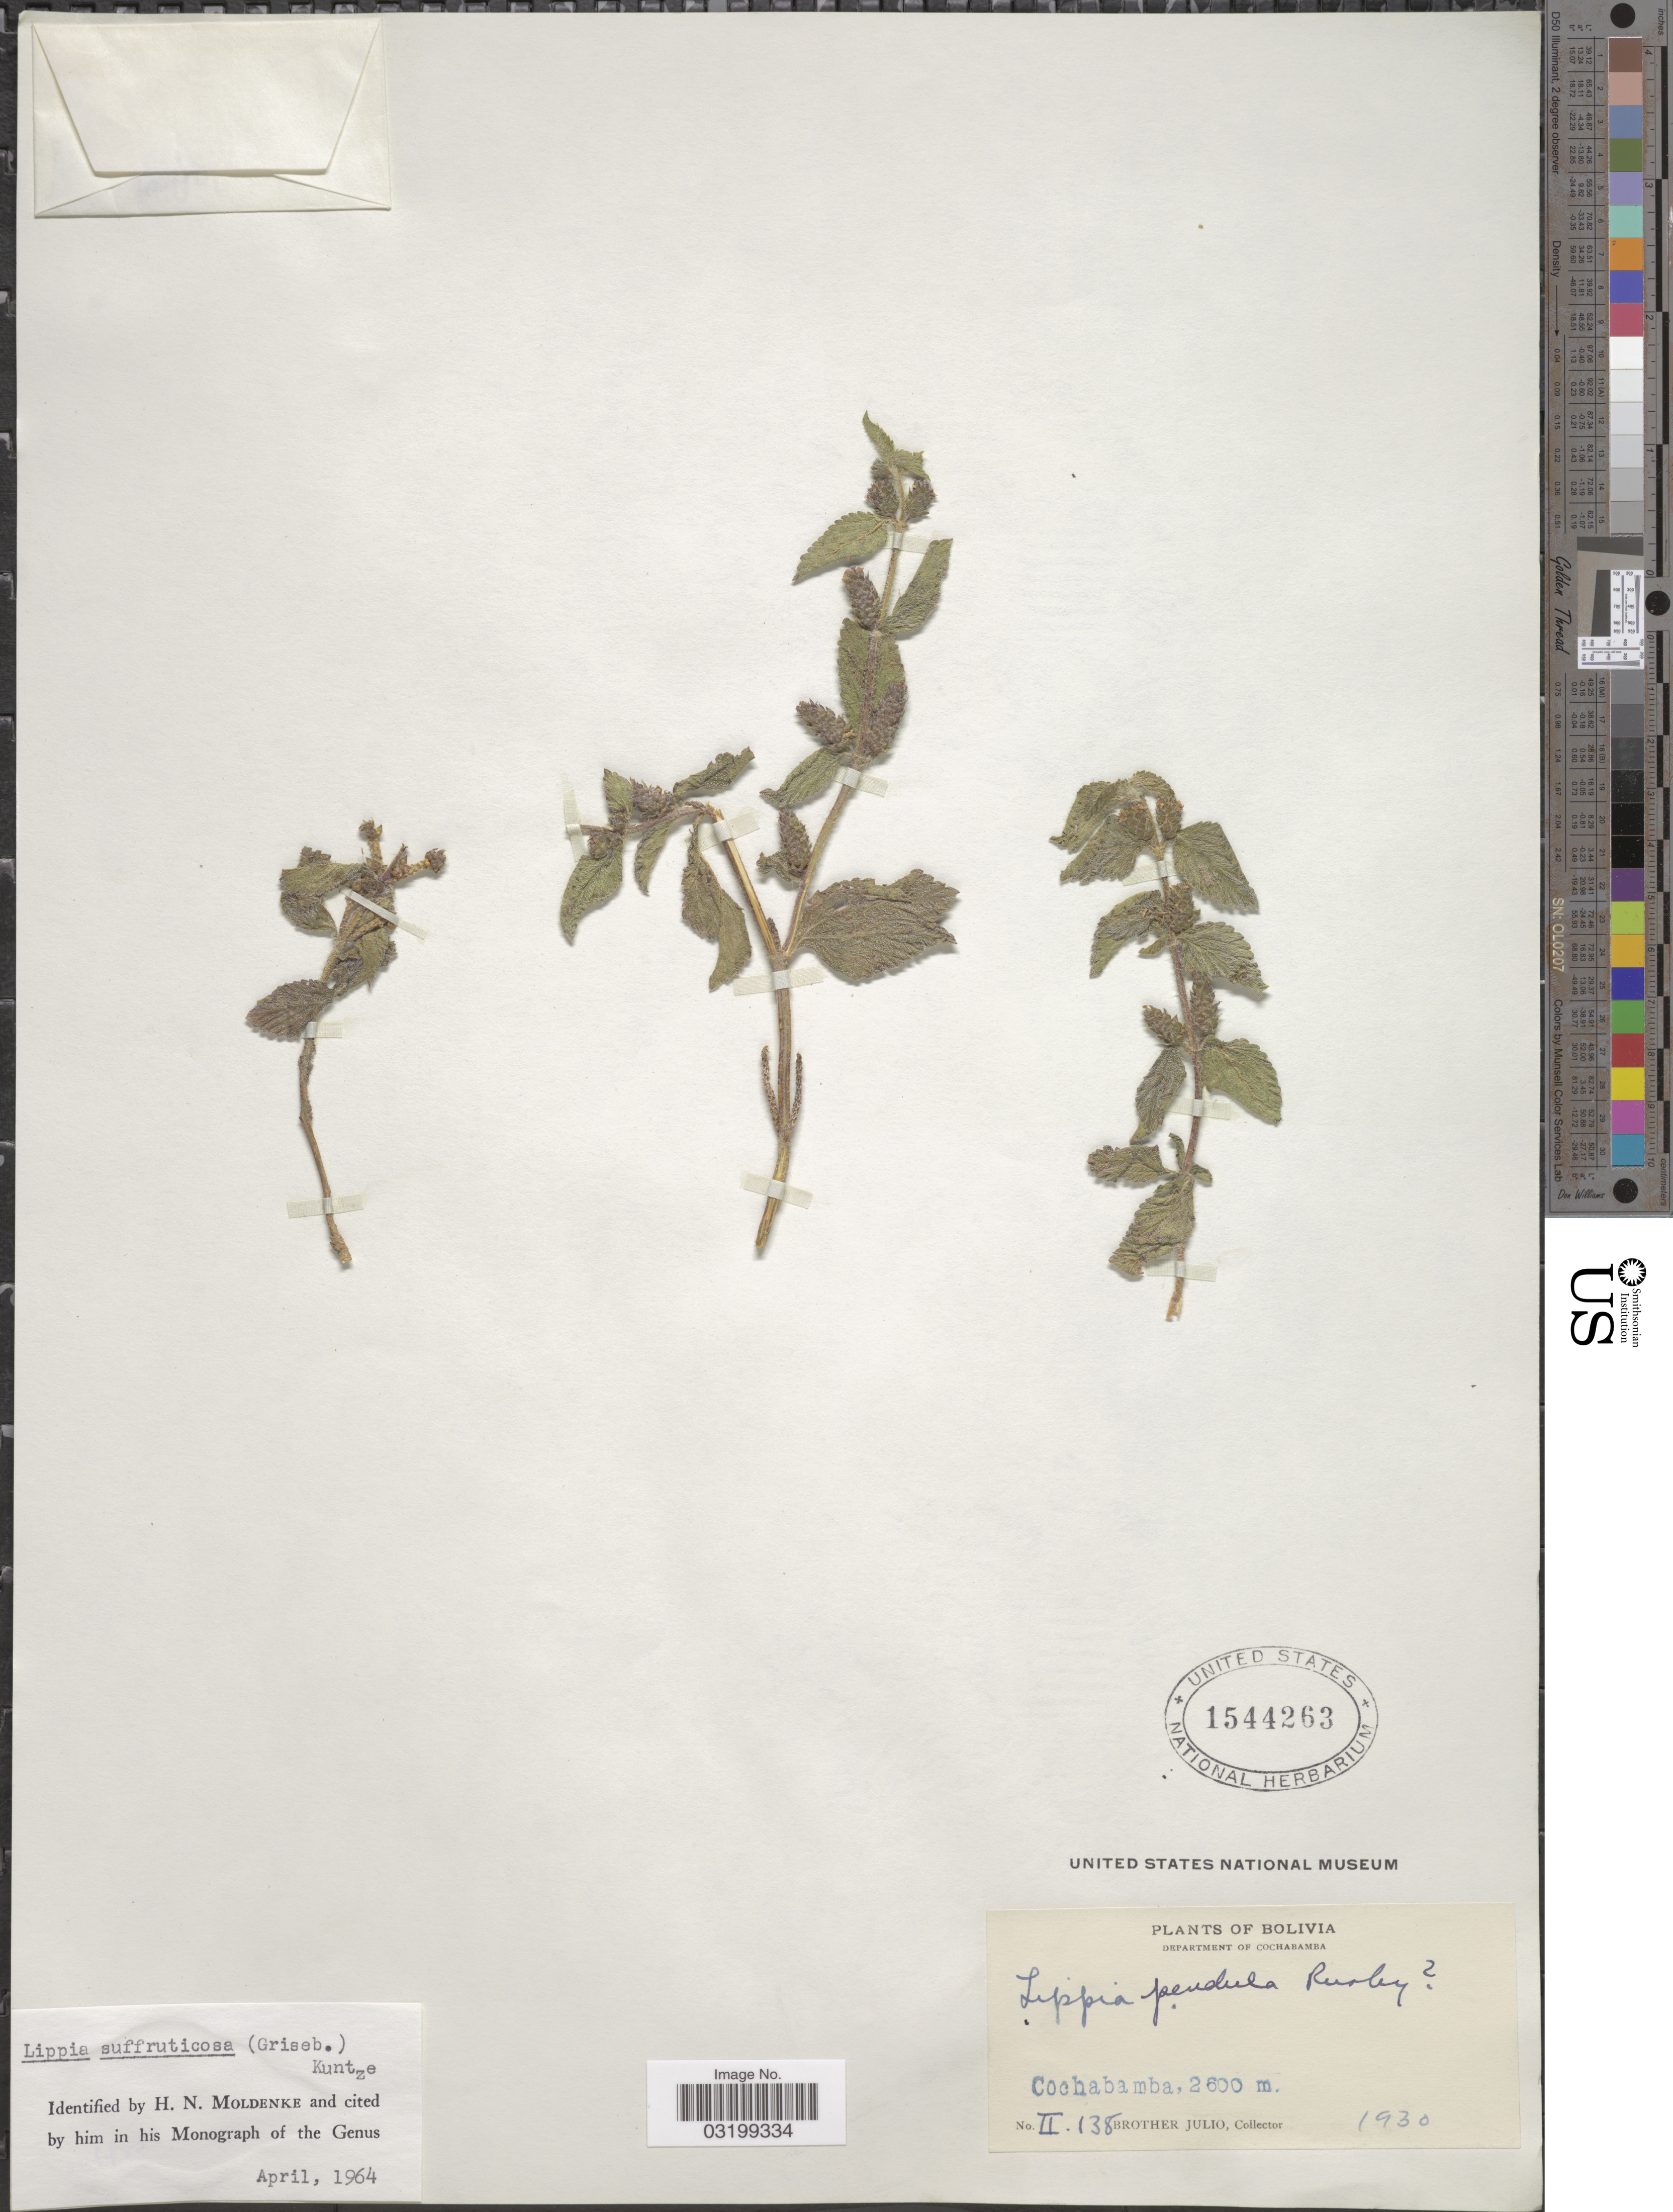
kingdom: Plantae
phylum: Tracheophyta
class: Magnoliopsida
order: Lamiales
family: Verbenaceae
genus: Lippia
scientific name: Lippia suffruticosa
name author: (Griseb.) Kuntze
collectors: Bro. Julio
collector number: II138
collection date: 1930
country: Bolivia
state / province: Cochabamba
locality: Department of Cochabamba.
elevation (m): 2600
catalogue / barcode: US 1544263